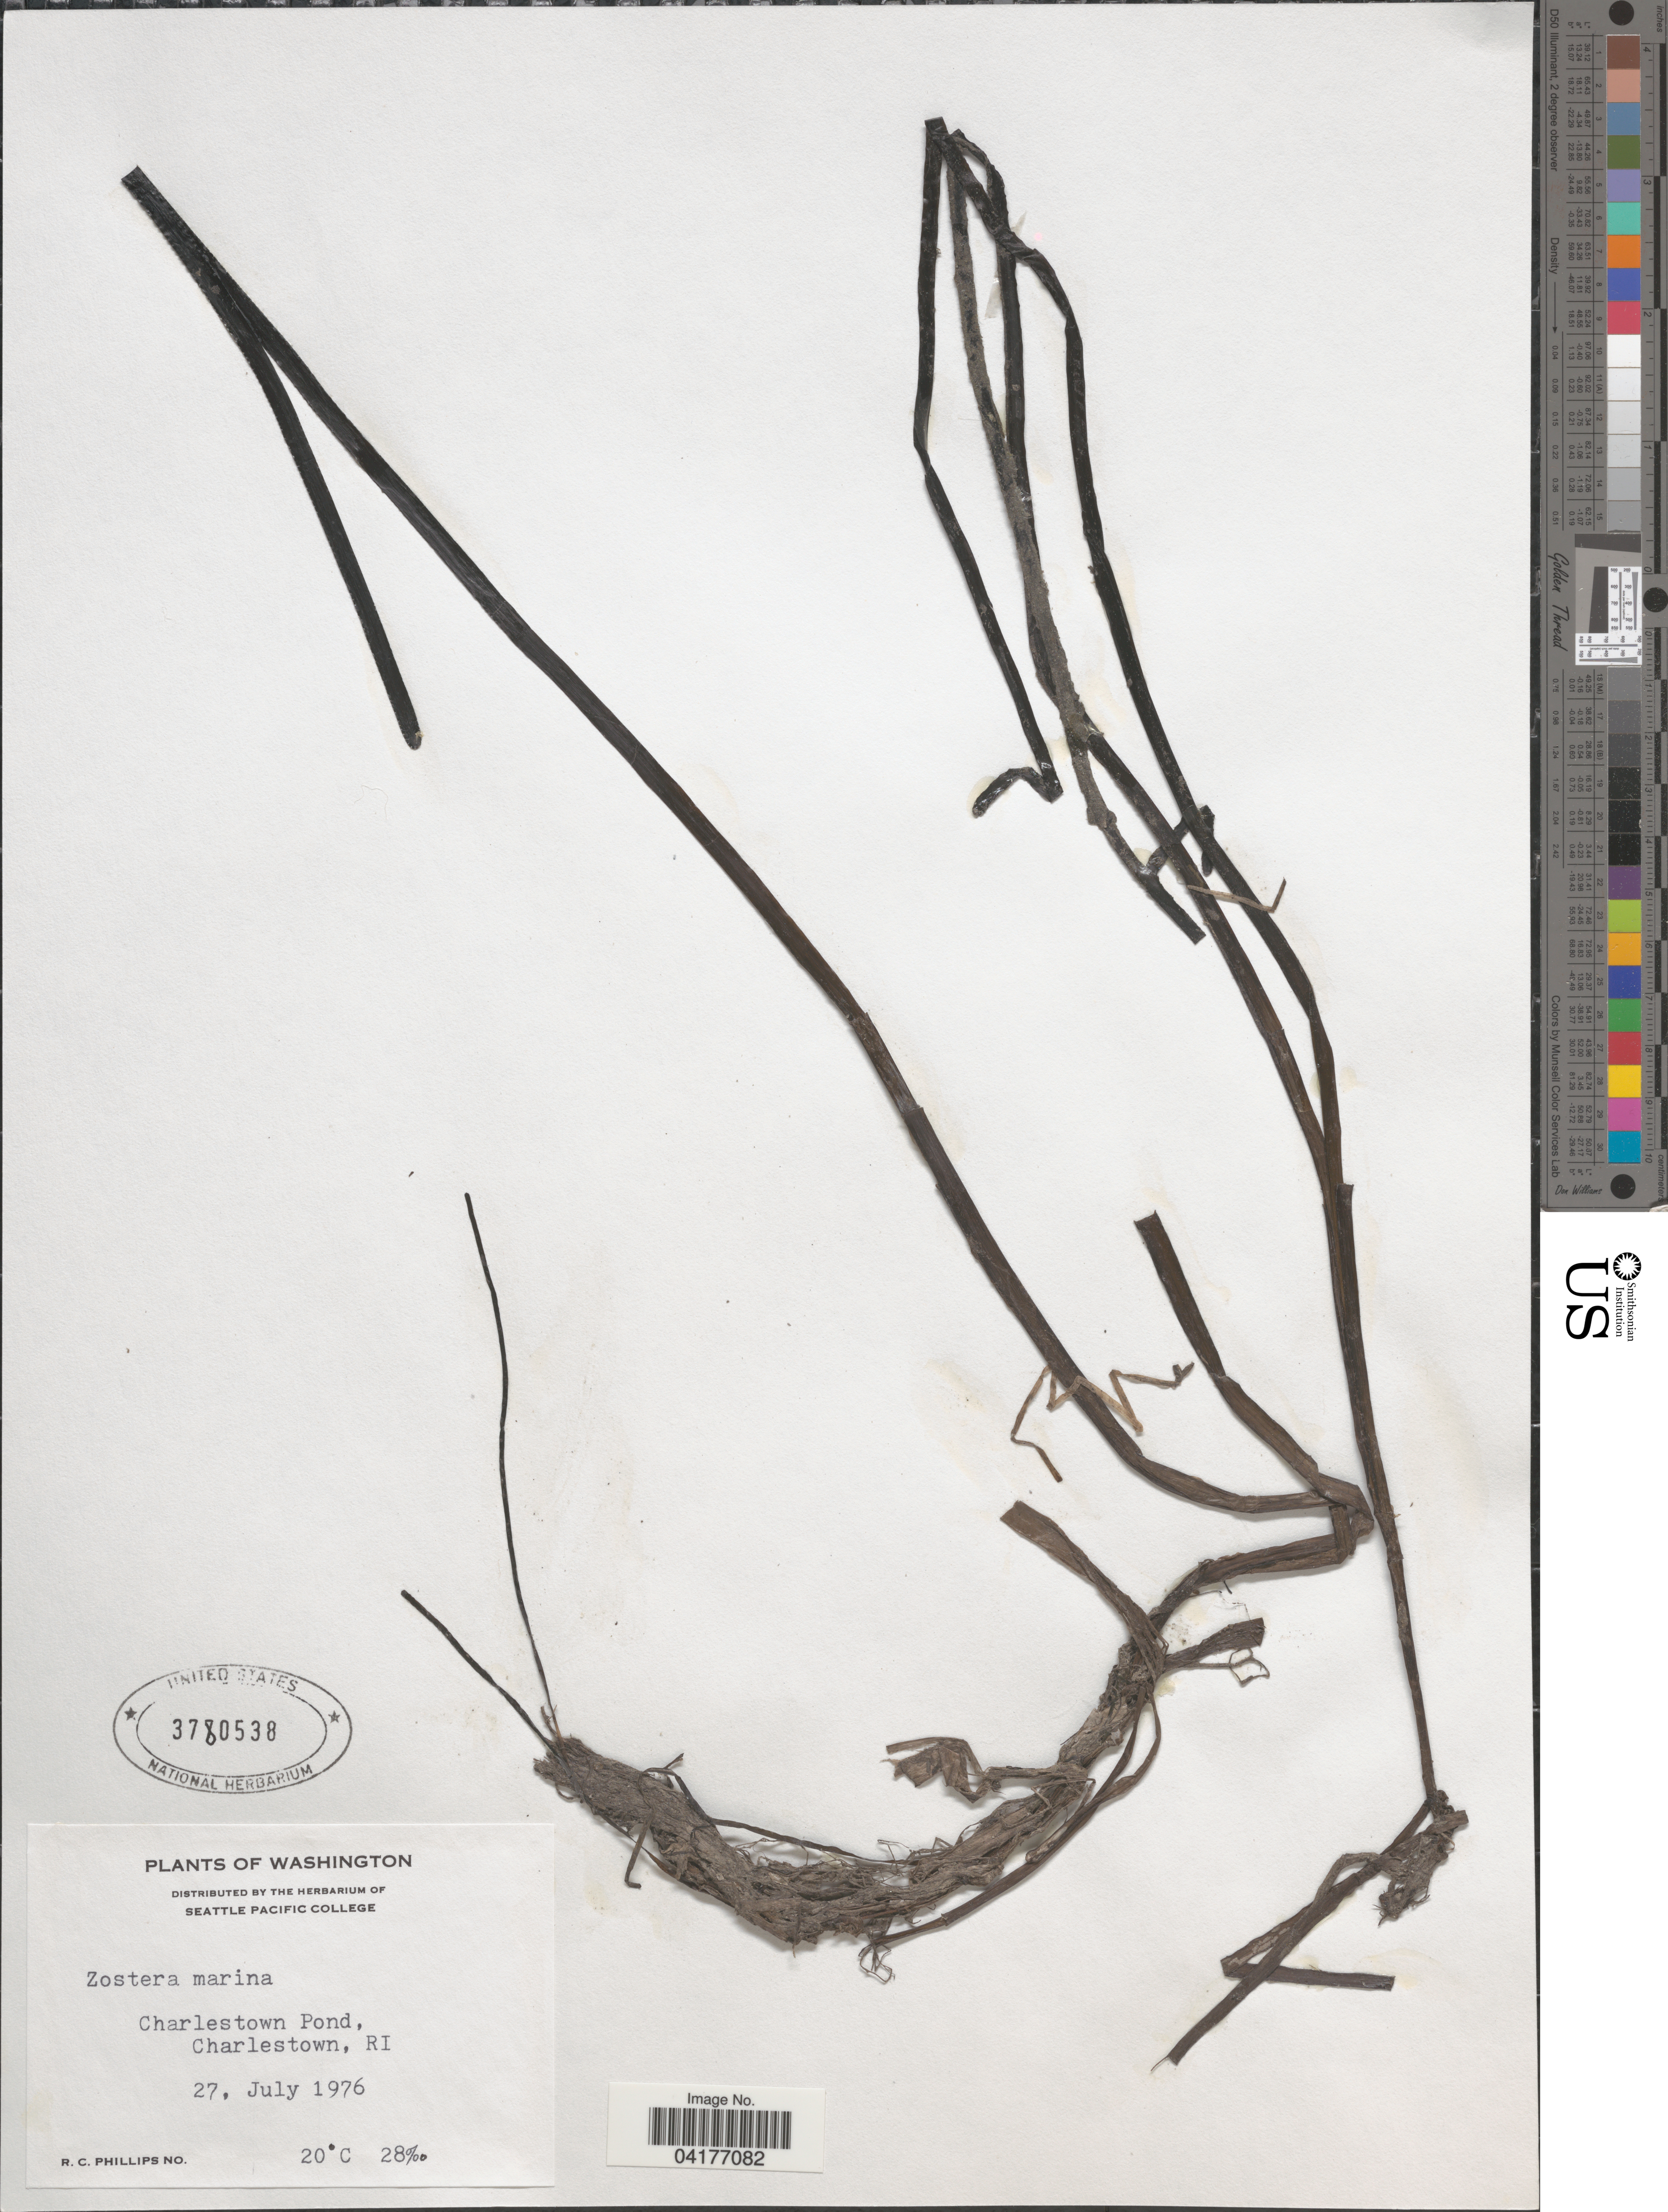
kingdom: Plantae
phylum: Tracheophyta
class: Liliopsida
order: Alismatales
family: Zosteraceae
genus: Zostera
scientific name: Zostera marina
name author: L.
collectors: R. C. Phillips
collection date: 1976-07-27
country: United States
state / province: Rhode Island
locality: Charlestown Pond, Charlestown, RI.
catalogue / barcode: US 3780538